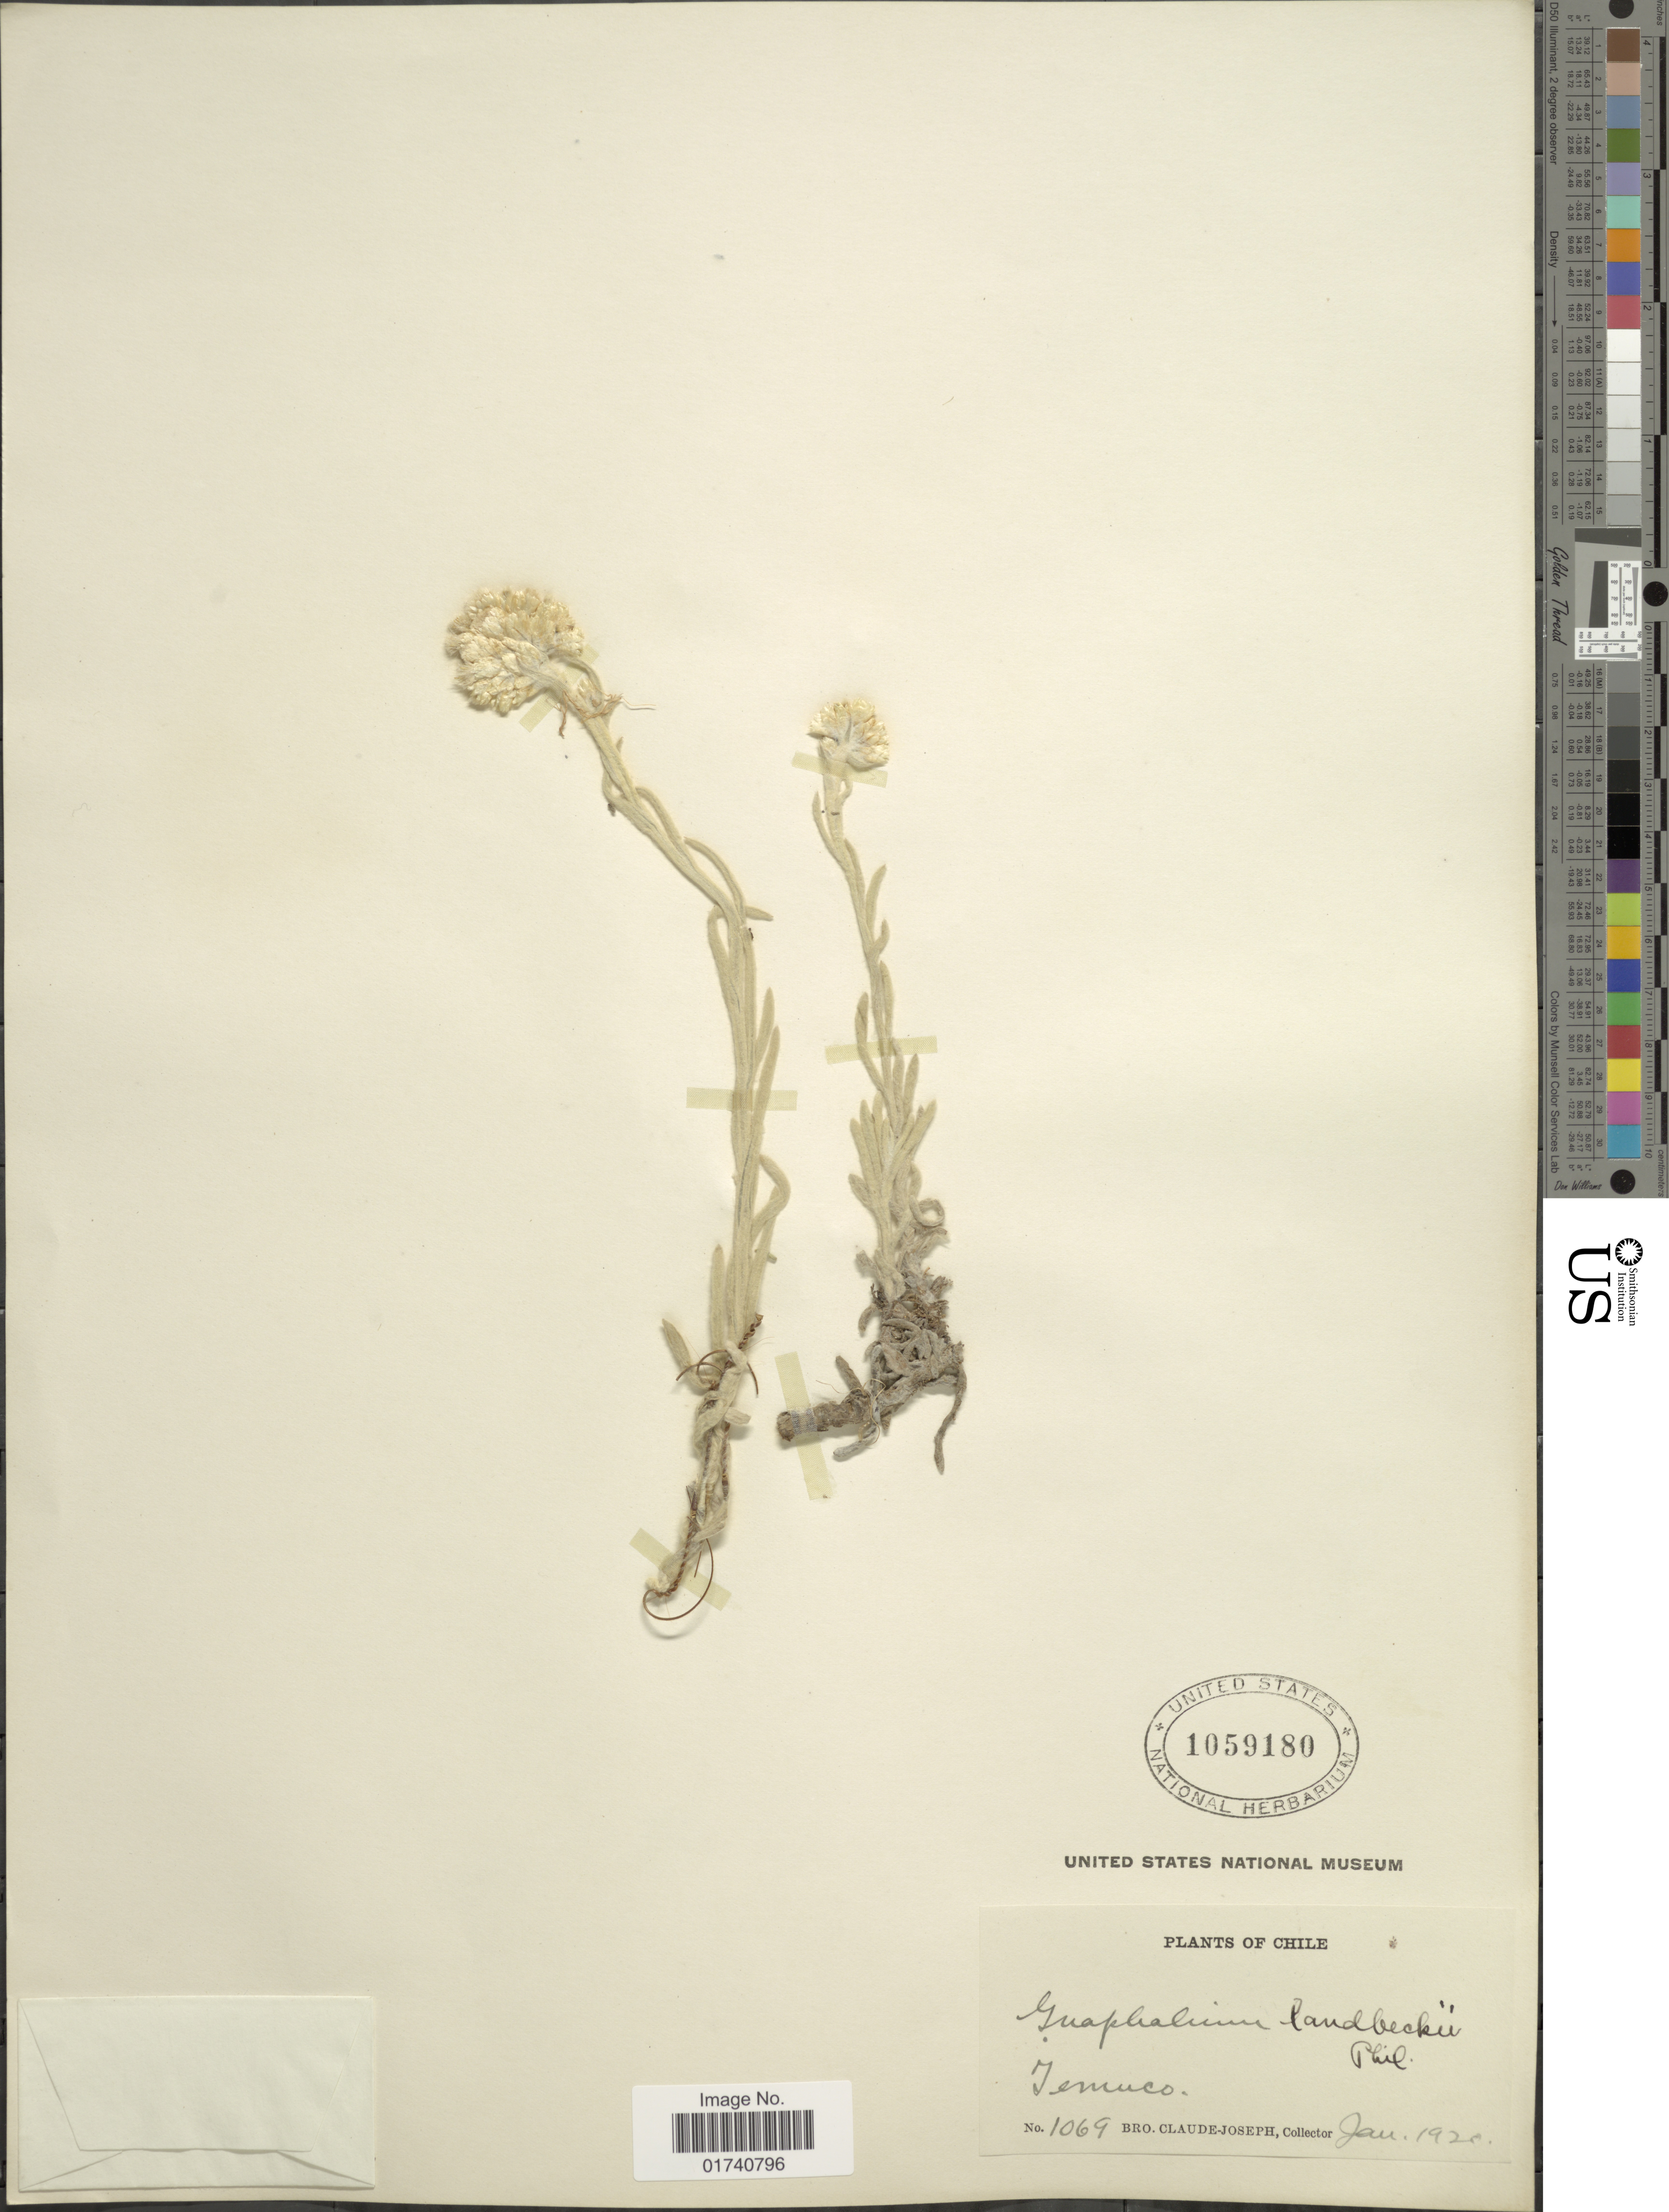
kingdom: Plantae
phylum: Tracheophyta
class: Magnoliopsida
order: Asterales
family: Asteraceae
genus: Pseudognaphalium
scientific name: Pseudognaphalium landbeckii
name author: (Phil.) Anderb.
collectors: Bro. Claude-Joseph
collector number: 1069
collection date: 1920-01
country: Chile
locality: Temuco.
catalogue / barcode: US 1059180